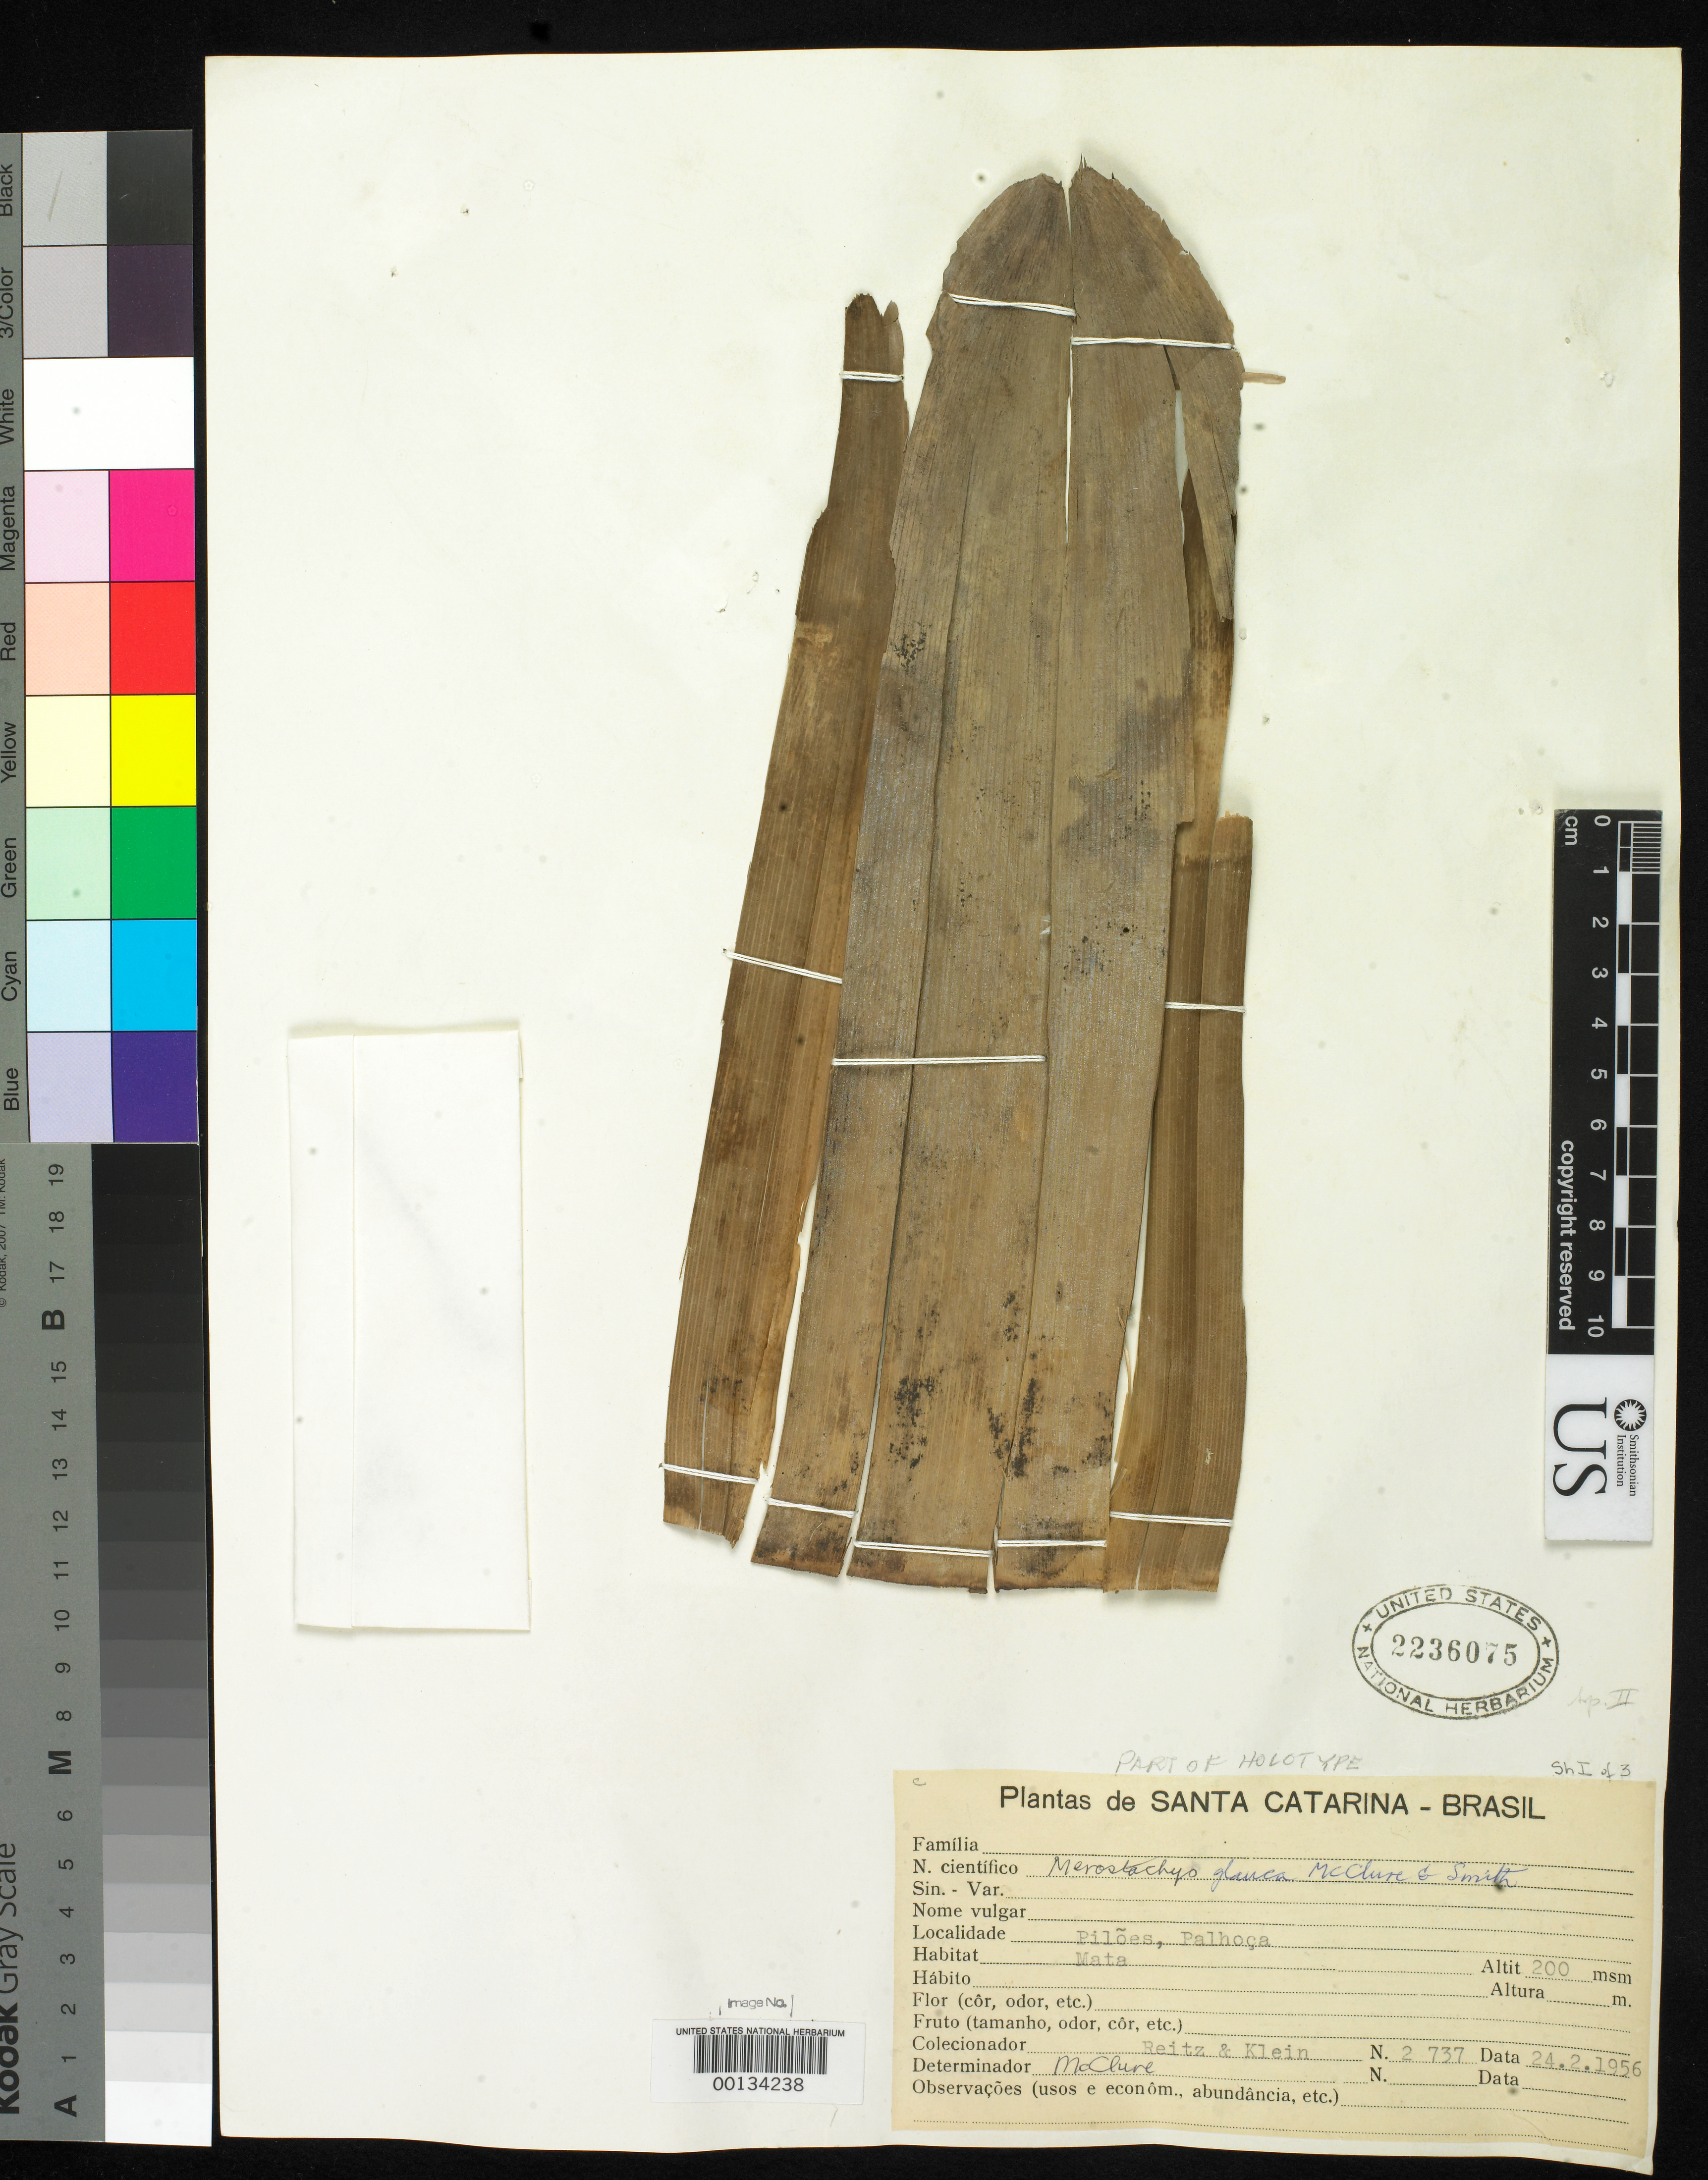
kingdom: Plantae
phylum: Tracheophyta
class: Liliopsida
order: Poales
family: Poaceae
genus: Merostachys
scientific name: Merostachys glauca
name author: McClure & L.B. Sm.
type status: Holotype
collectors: R. Reitz & R. M. Klein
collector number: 2737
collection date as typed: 24 Feb 1956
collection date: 1956-02-24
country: Brazil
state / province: Santa Catarina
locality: Piloes, Palhoca.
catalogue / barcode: US 2236075